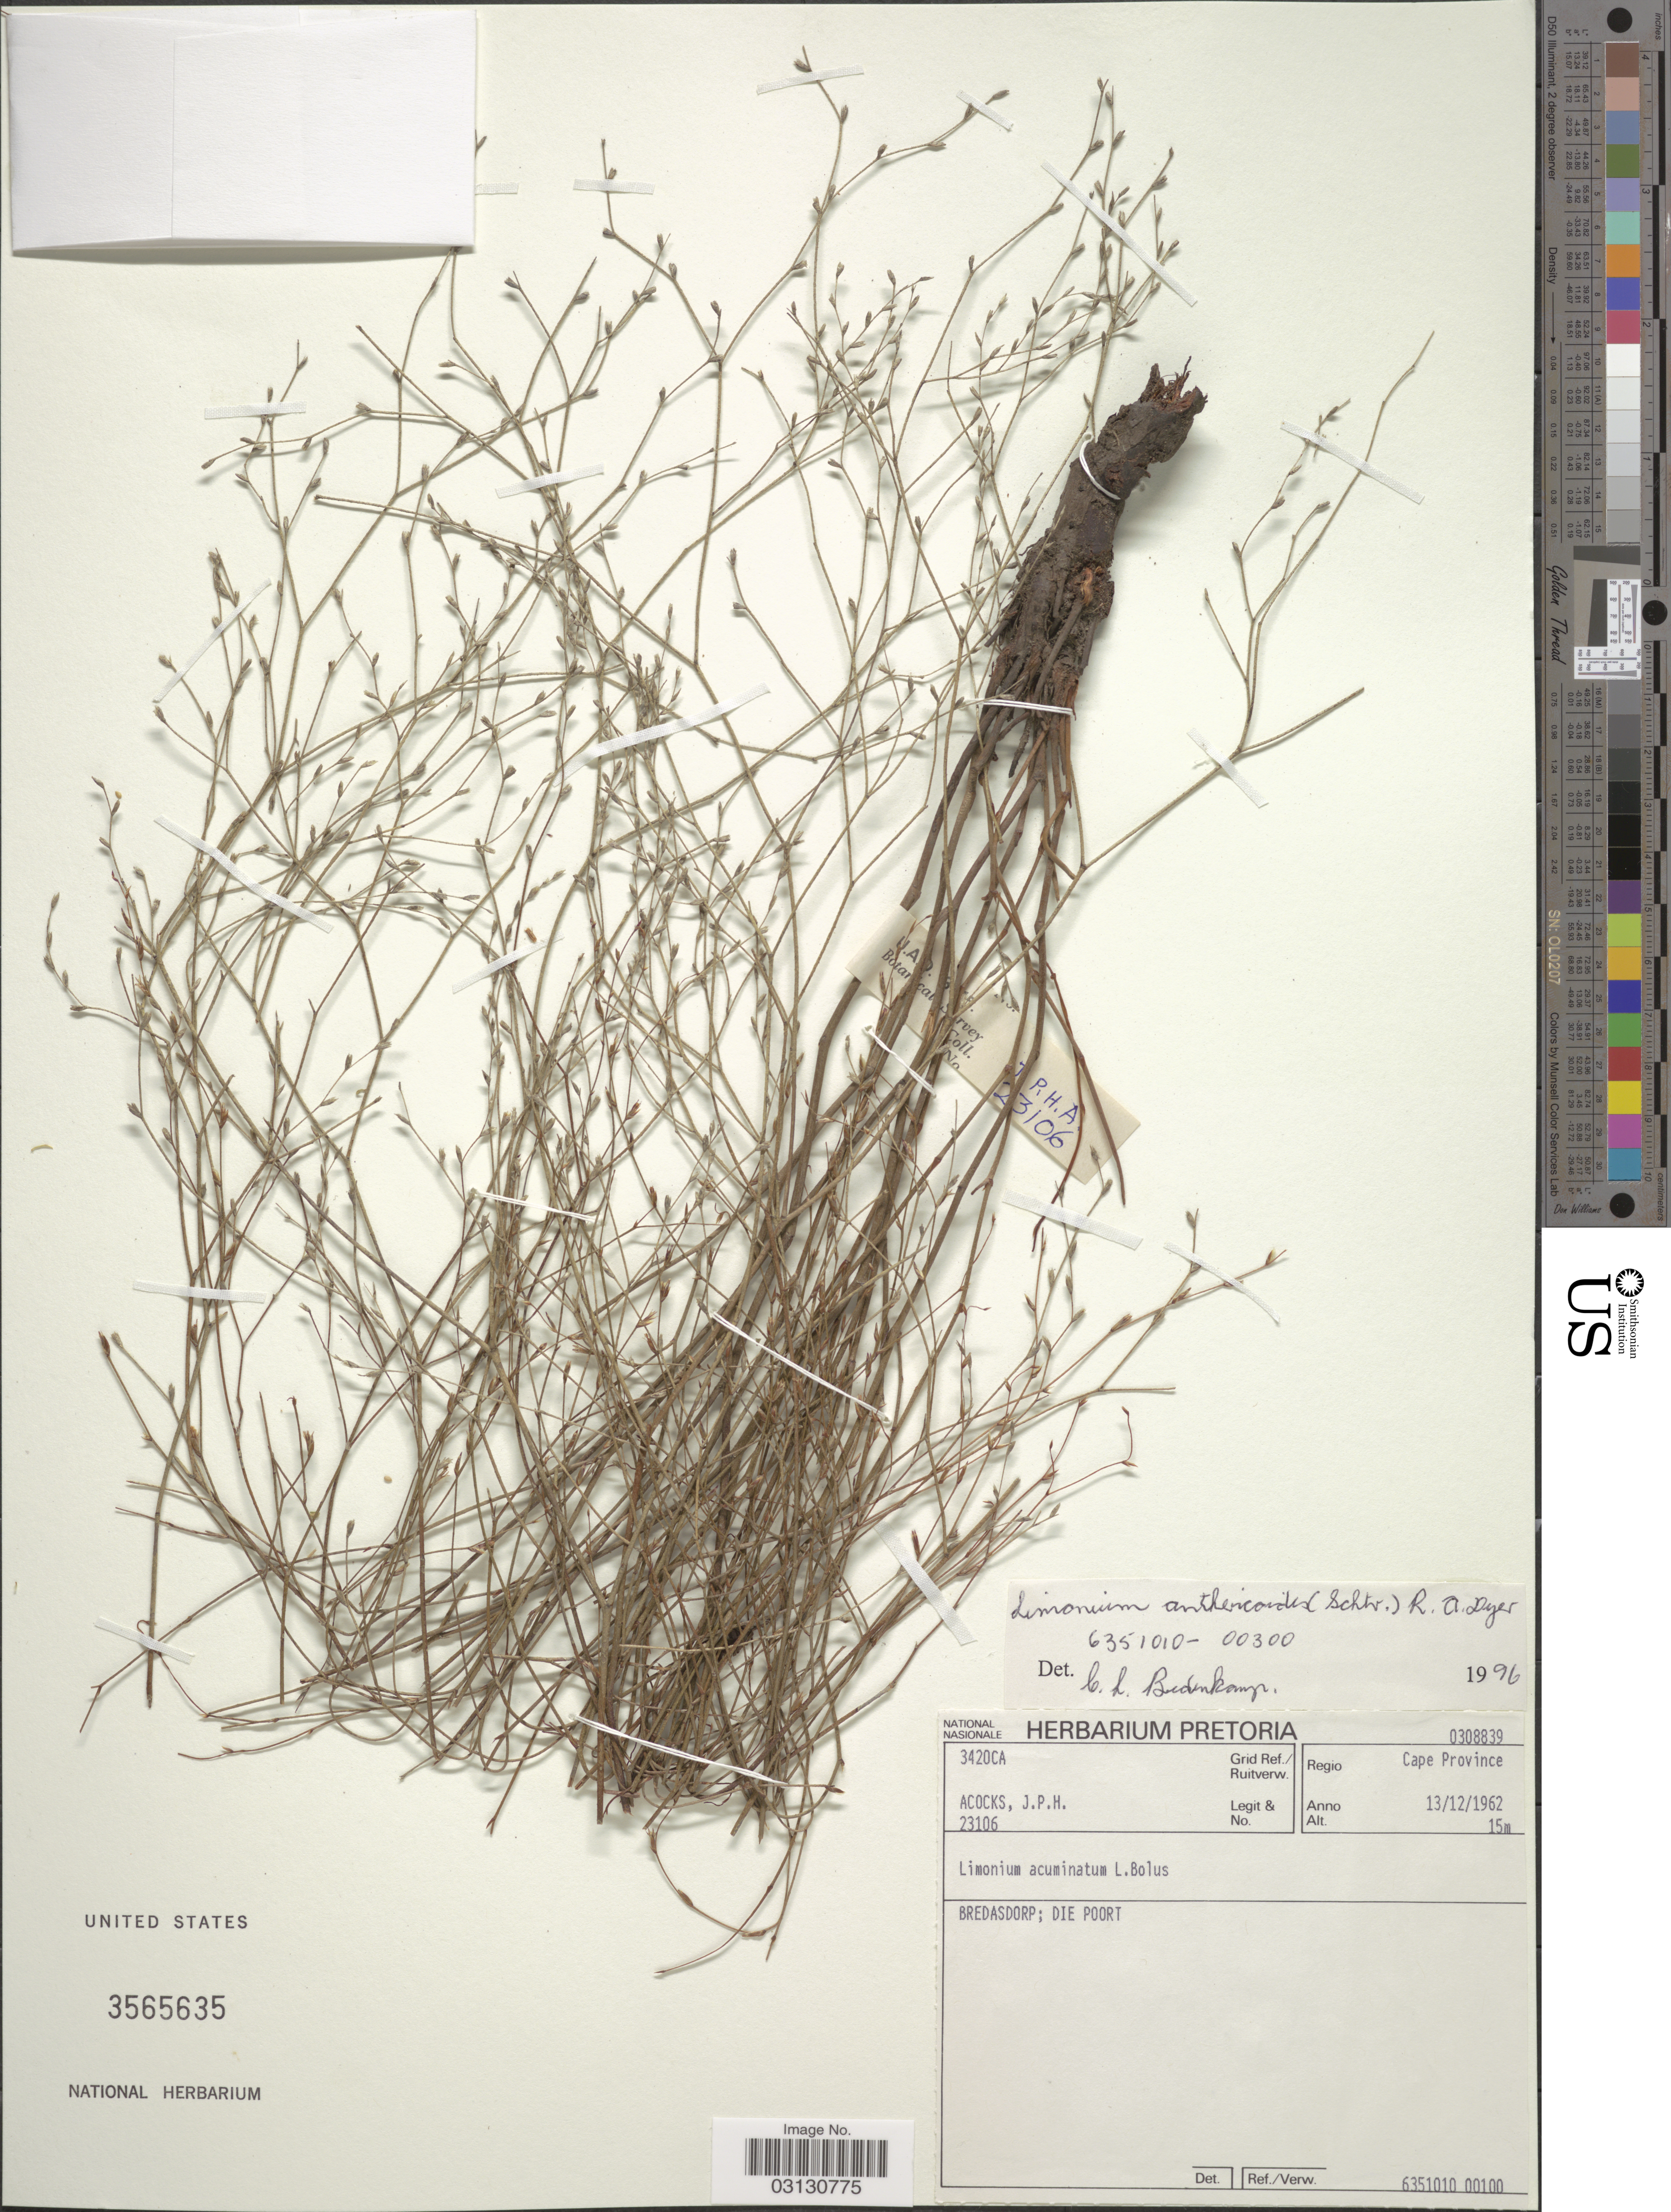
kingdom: Plantae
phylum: Tracheophyta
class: Magnoliopsida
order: Caryophyllales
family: Plumbaginaceae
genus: Limonium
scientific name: Limonium anthericoides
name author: R.A. Dyer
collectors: J. P. Acocks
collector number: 23106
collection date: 1962-12-13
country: South Africa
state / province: Western Cape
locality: Regio Cape Province, Grif Ref./Ruitverw. 3420CA, Bredasdorp; Die Poort.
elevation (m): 15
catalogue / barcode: US 3565635